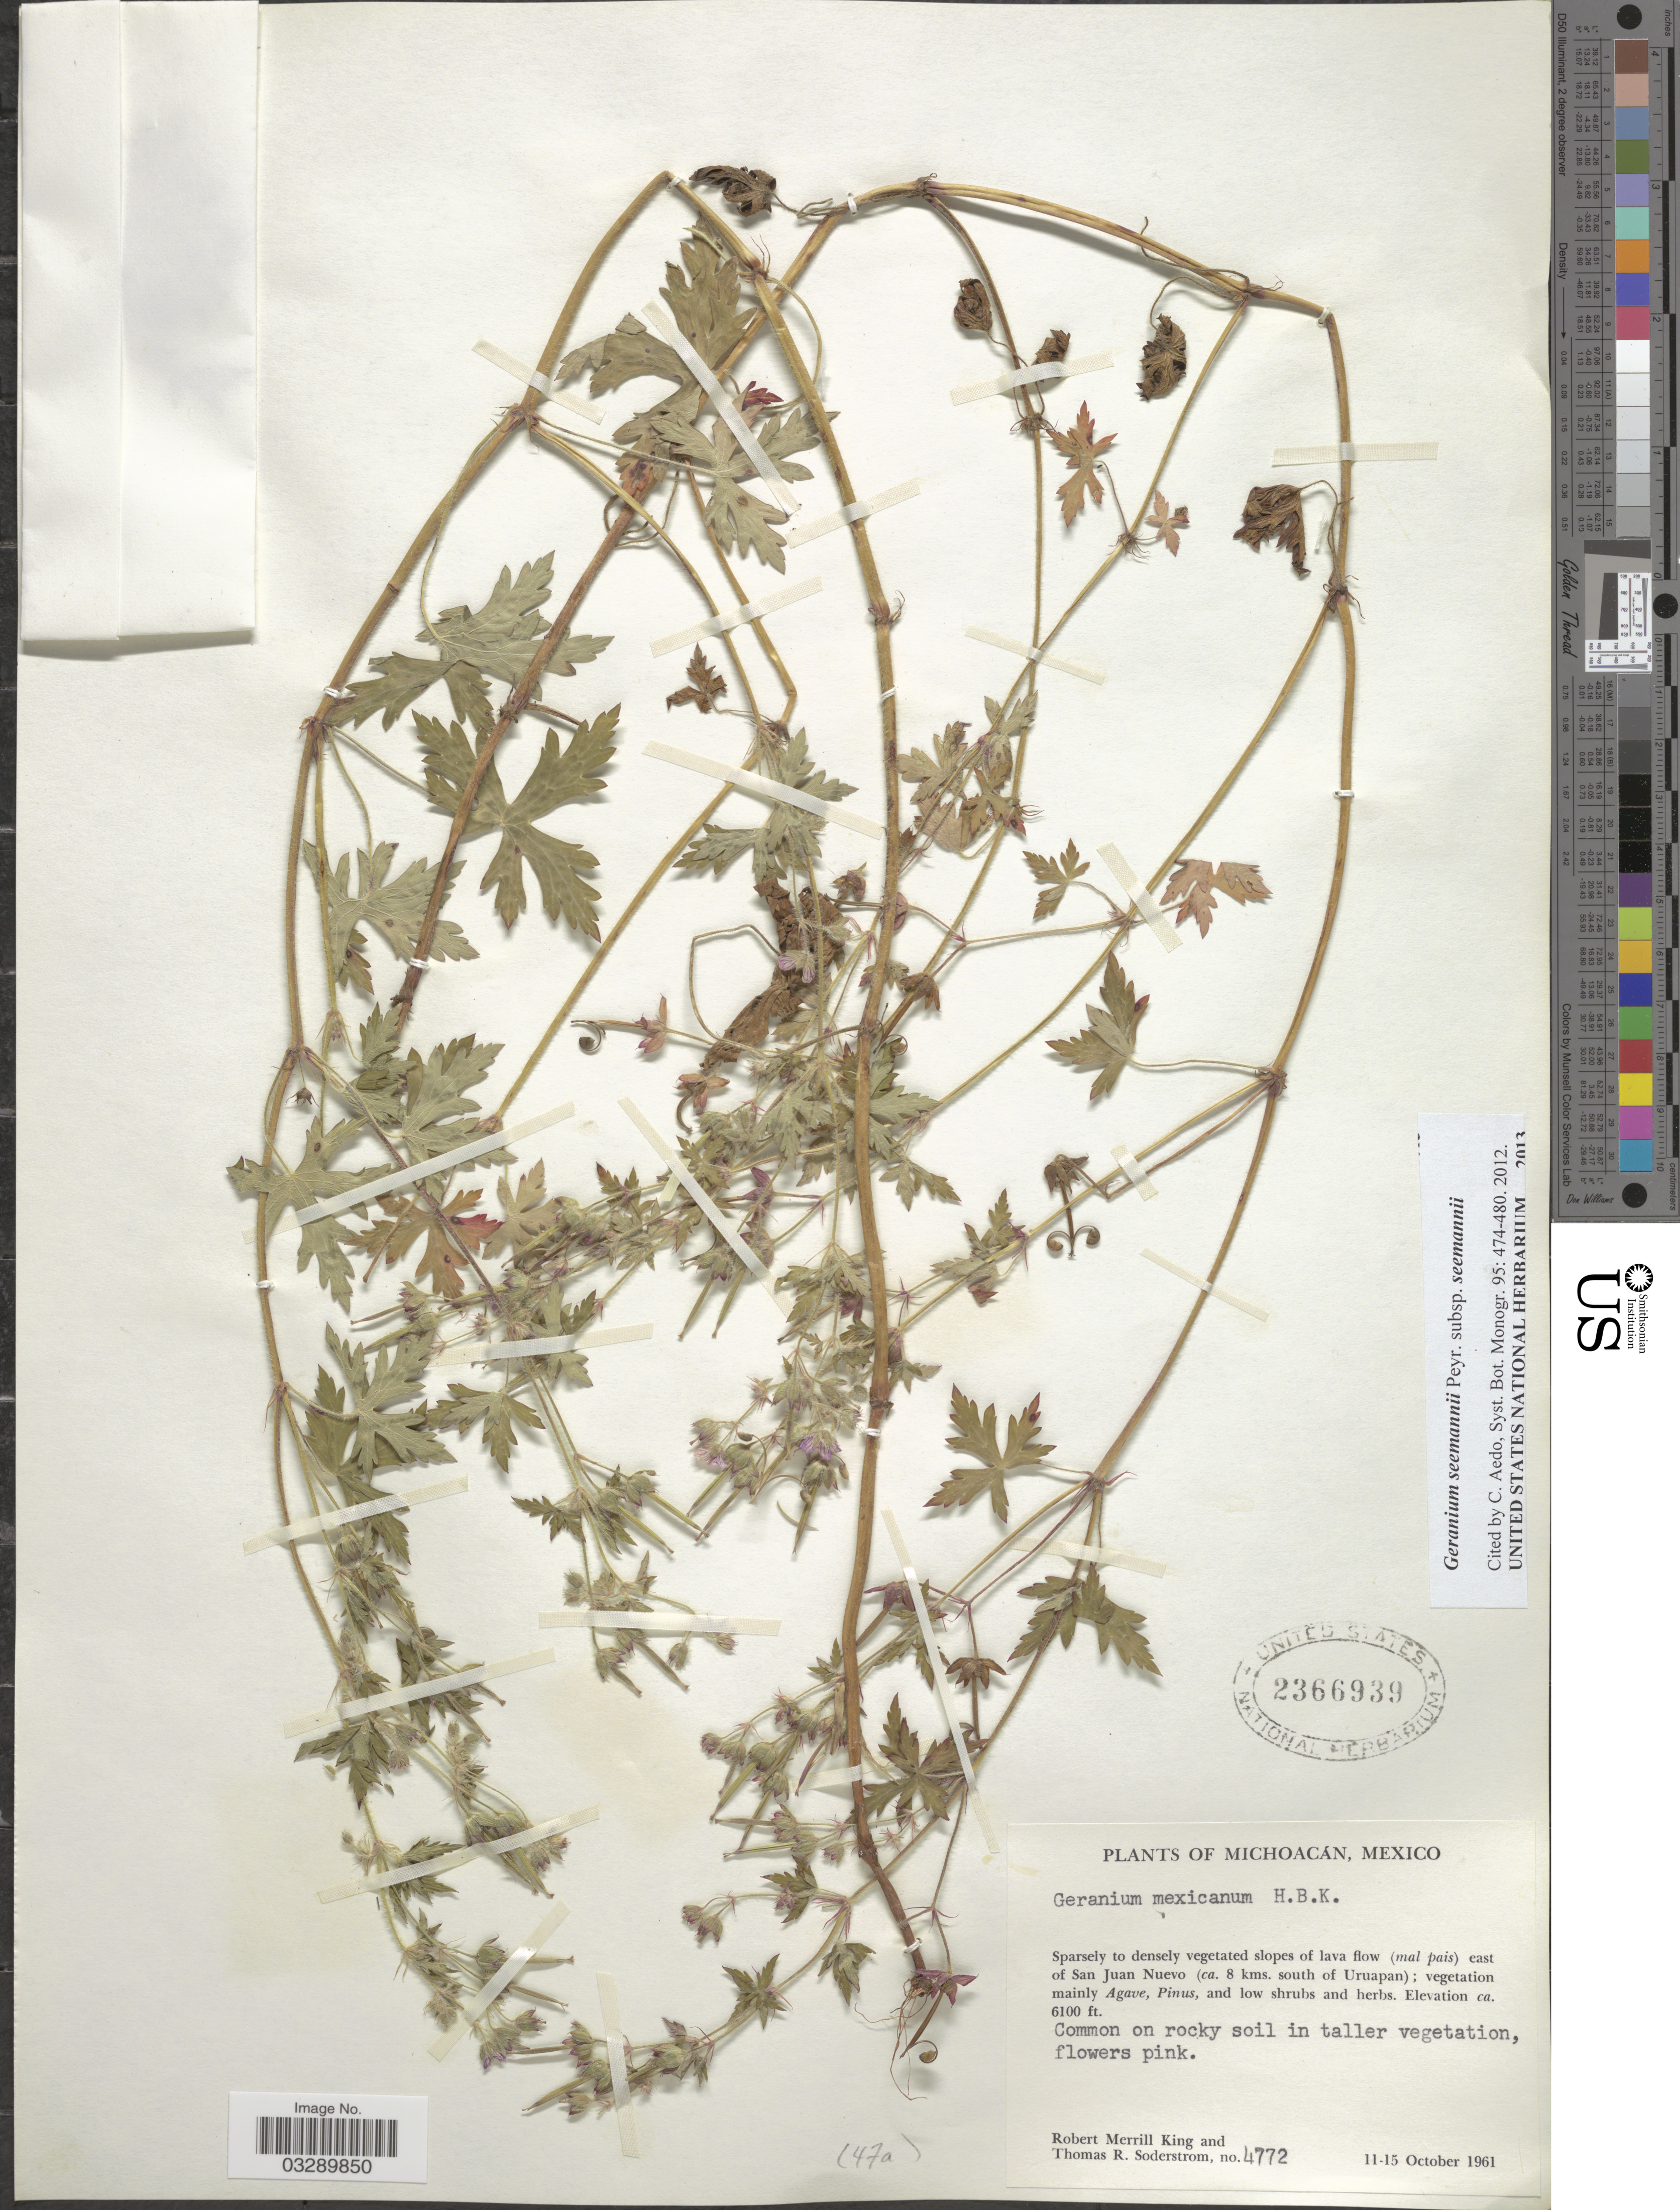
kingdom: Plantae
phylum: Tracheophyta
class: Magnoliopsida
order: Geraniales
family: Geraniaceae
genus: Geranium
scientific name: Geranium seemannii subsp. seemannii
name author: Peyr.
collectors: R. M. King & T. R. Soderstrom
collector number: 4772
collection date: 1961-10-11/1961-10-15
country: Mexico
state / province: Michoacán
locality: East of San Juan Nuevo 9ca. 8 kms. south of Uruapan).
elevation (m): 1859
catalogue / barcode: US 2366939